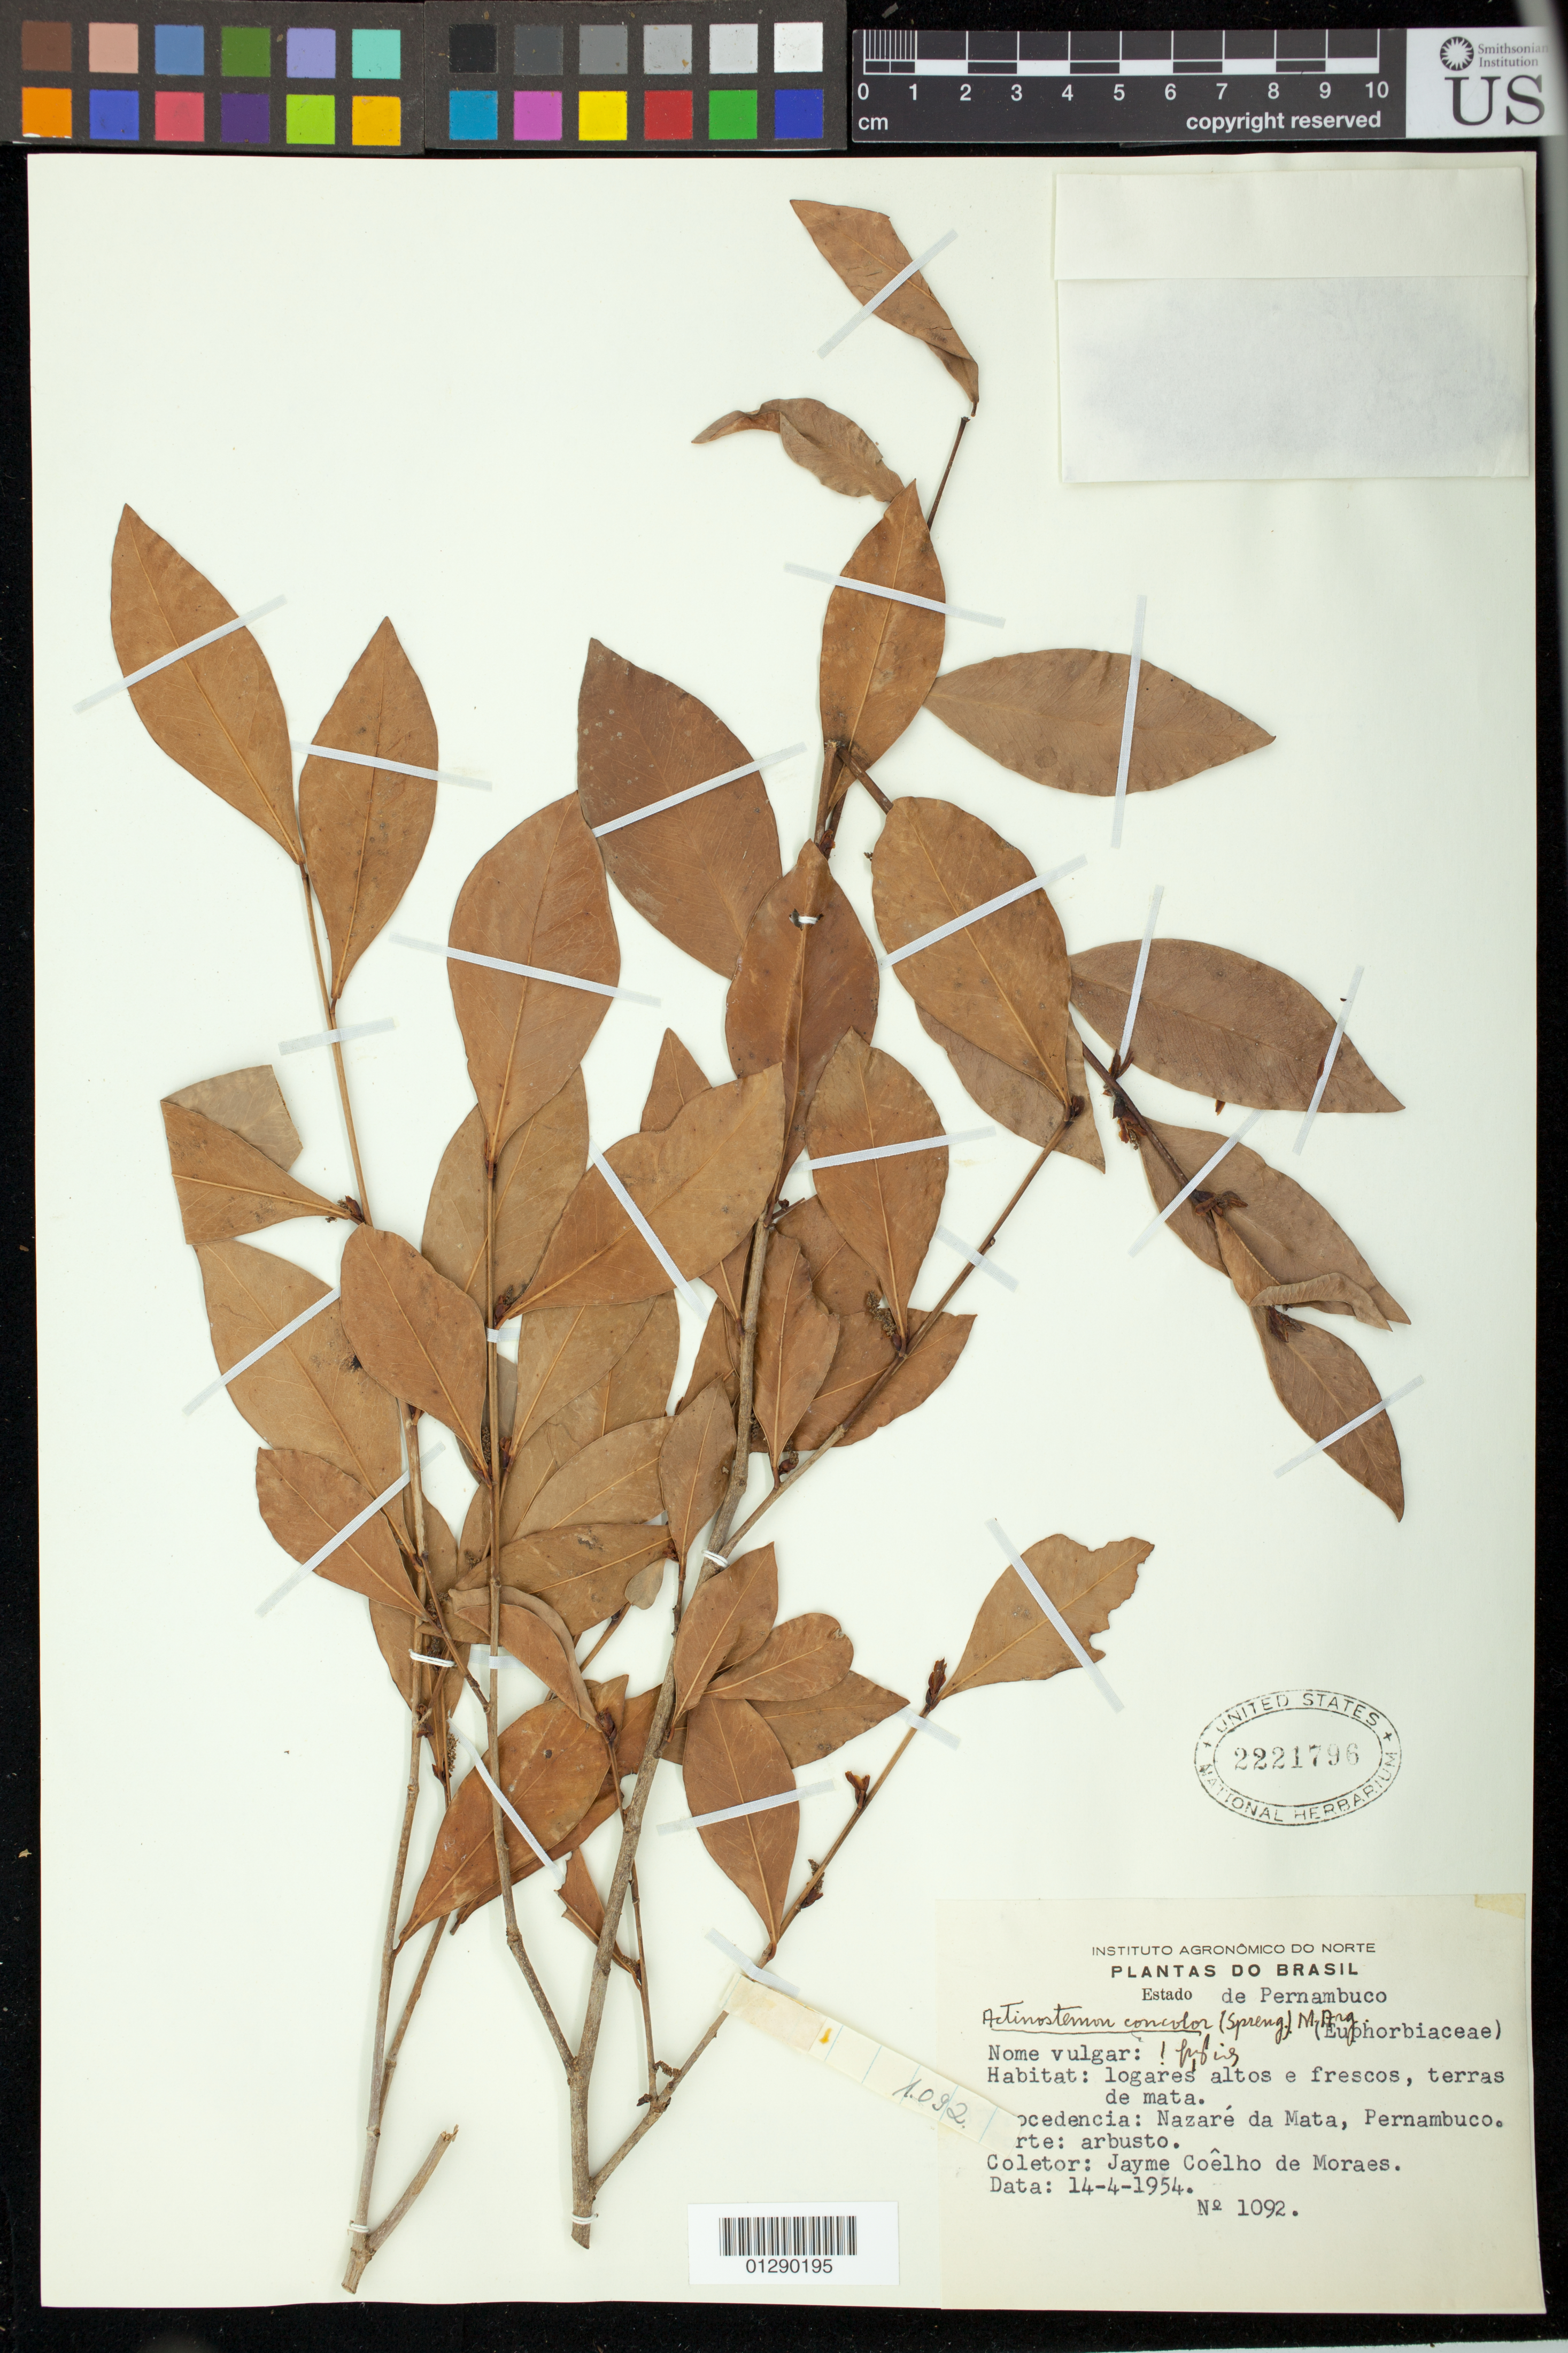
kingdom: Plantae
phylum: Tracheophyta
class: Magnoliopsida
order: Malpighiales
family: Euphorbiaceae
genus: Actinostemon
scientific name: Actinostemon concolor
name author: (Spreng.) Müll. Arg.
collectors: J. De Moraes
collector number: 1092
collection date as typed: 14 Apr 1954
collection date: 1954-04-14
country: Brazil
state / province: Pernambuco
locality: Nazare da mata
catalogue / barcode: US 2221796